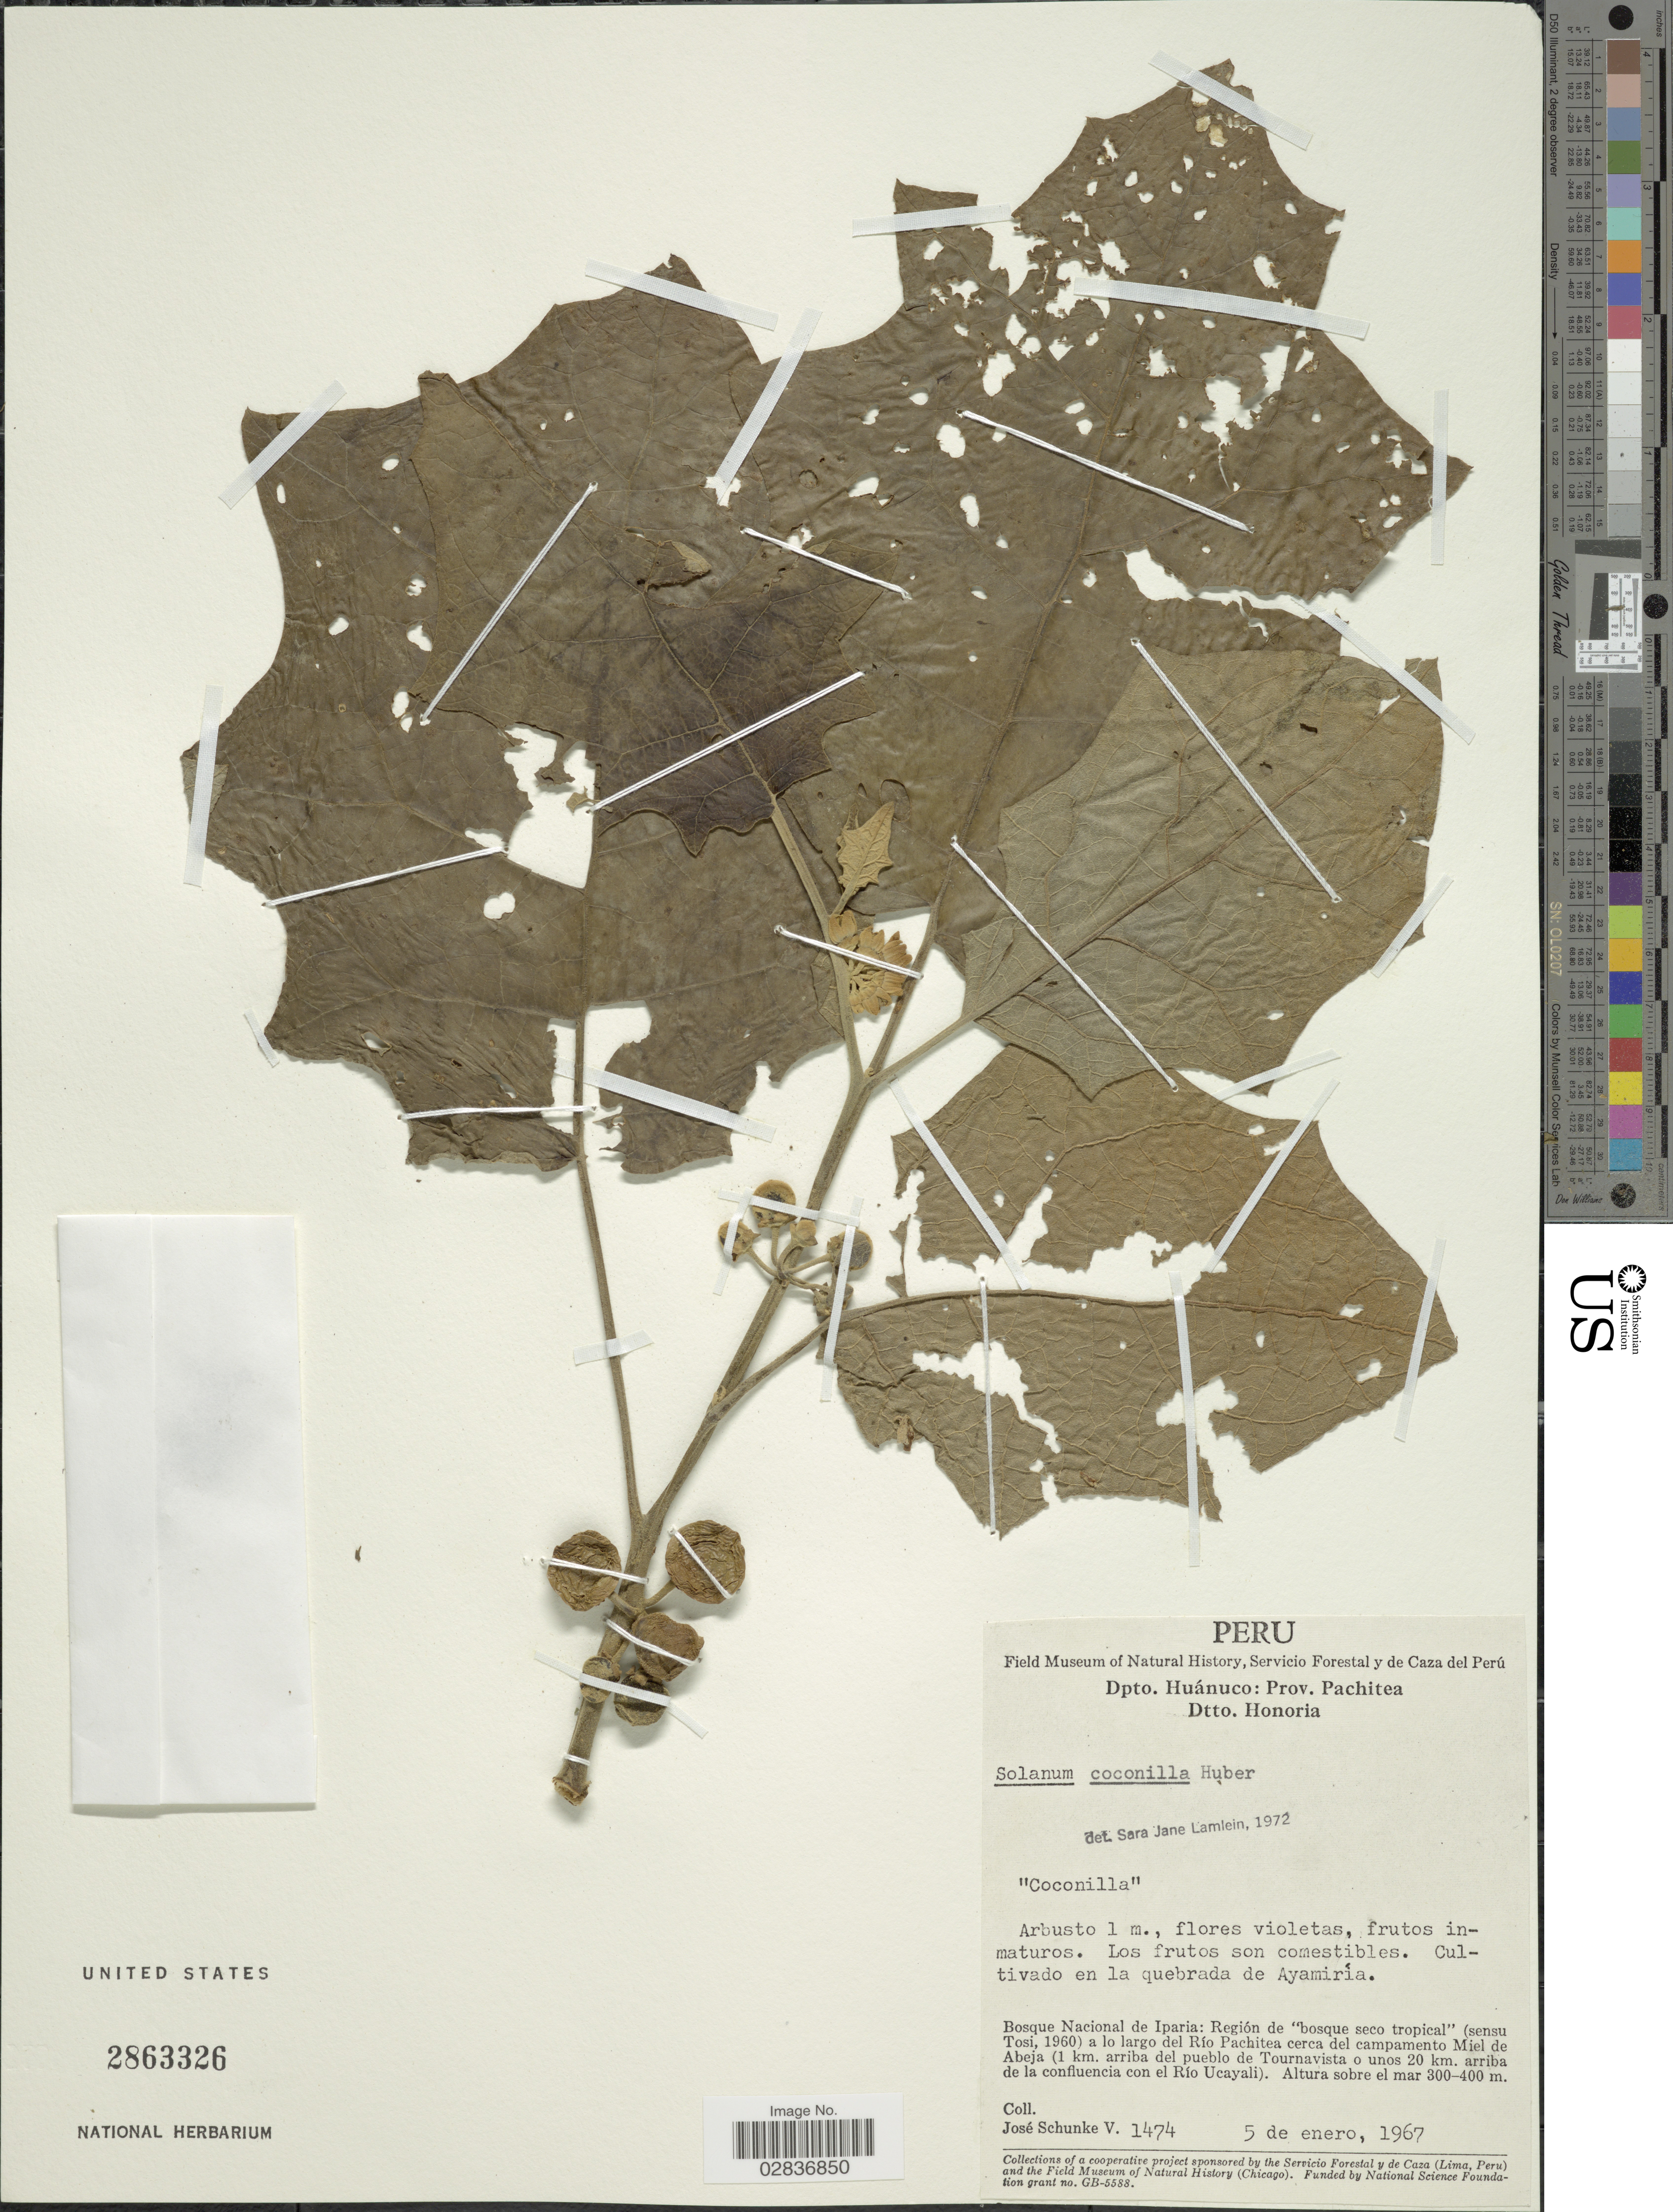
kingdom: Plantae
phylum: Tracheophyta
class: Magnoliopsida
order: Solanales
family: Solanaceae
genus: Solanum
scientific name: Solanum stramoniifolium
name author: Jacq.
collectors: J. Schunke Vigo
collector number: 1474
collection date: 1967-01-05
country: Peru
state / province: Huánuco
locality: Dpto. Huánuco: Prov. Pachitea, Dtto. Honoria, Cultivado en la quebrada de Ayamiria, Bosque Nacional de Iparia: Región de "bosque seco tropical" (sensu Tosi, 1960) a lo largo del Río Pachitea cerca del campamento Miel de Abeja (1 km. arriba del pueblo de Tournavista o unos 20 km. arriba de la confluencia con el Río Ucayali).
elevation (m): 300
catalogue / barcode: US 2863326